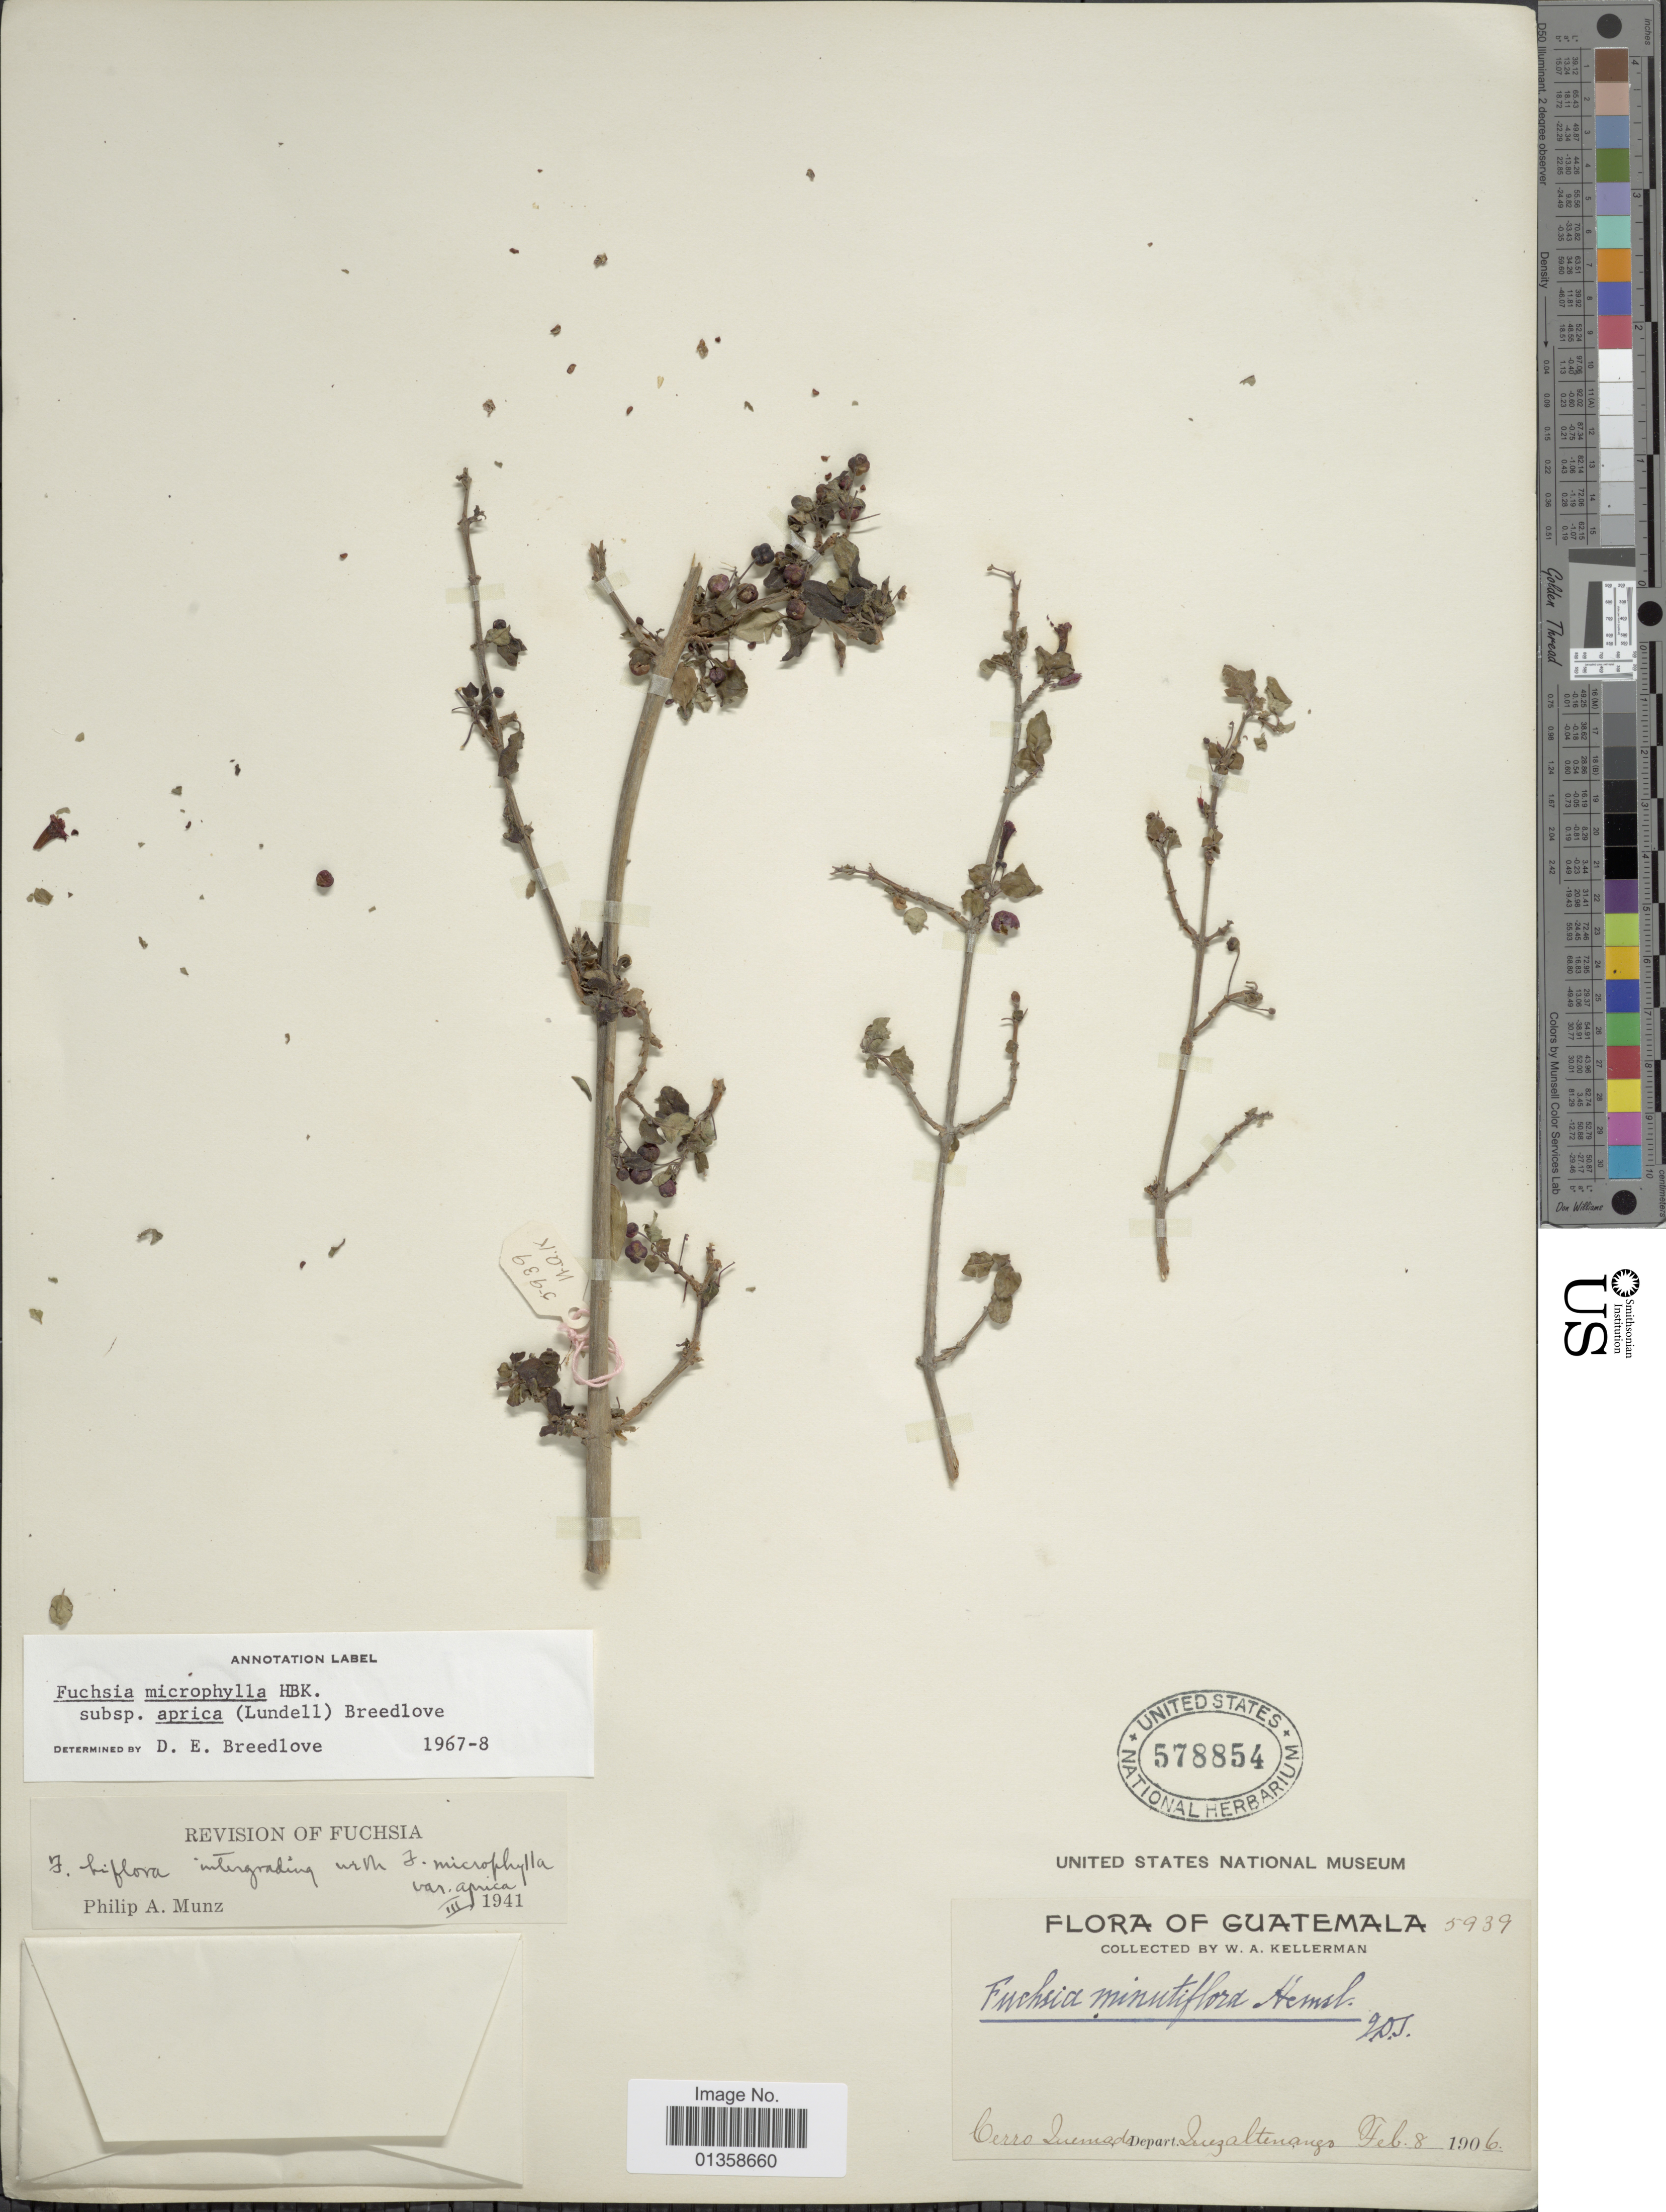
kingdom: Plantae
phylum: Tracheophyta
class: Magnoliopsida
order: Myrtales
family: Onagraceae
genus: Fuchsia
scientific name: Fuchsia microphylla subsp. aprica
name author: (Lundell) Breedlove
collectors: W. Kellerman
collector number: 5939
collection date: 1906-02-08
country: Guatemala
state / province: Quetzaltenango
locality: Cerro Quemado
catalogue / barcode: US 578854